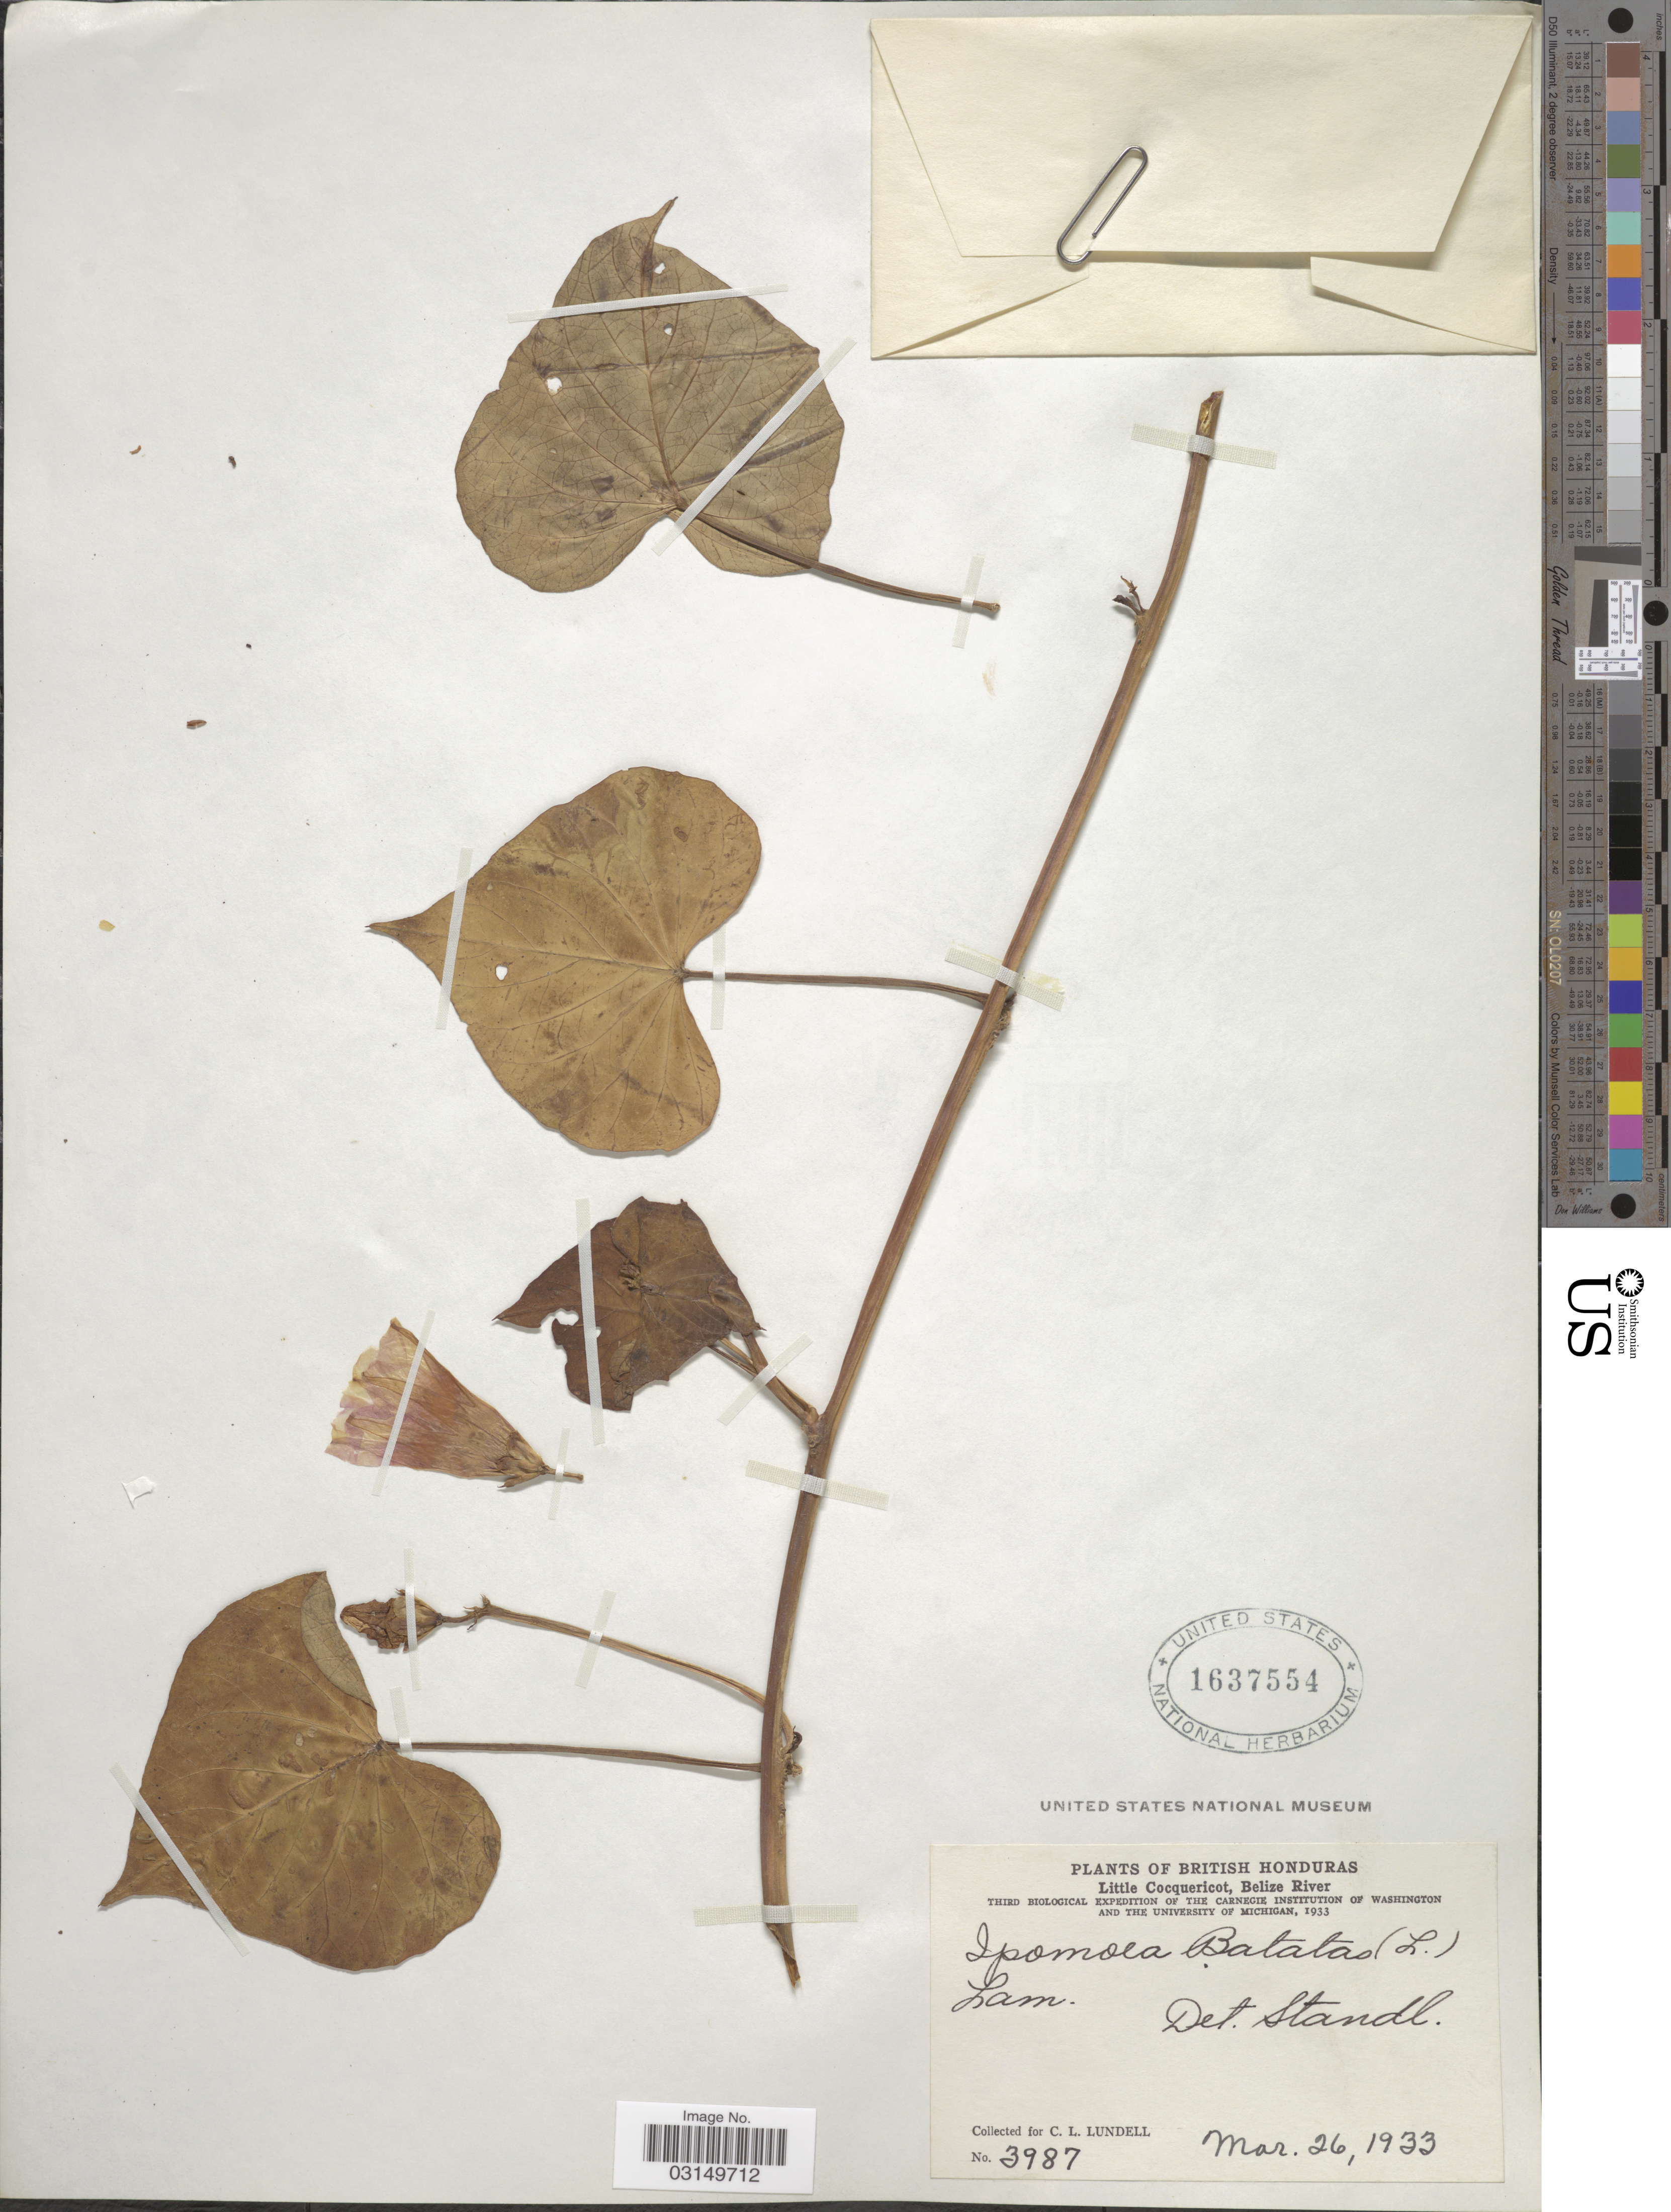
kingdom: Plantae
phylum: Tracheophyta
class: Magnoliopsida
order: Solanales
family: Convolvulaceae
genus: Ipomoea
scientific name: Ipomoea batatas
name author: (L.) Lam.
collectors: C. L. Lundell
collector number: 3987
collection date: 1933-03-26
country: Belize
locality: British Honduras, Little Cocquericot, Belize River.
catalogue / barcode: US 1637554